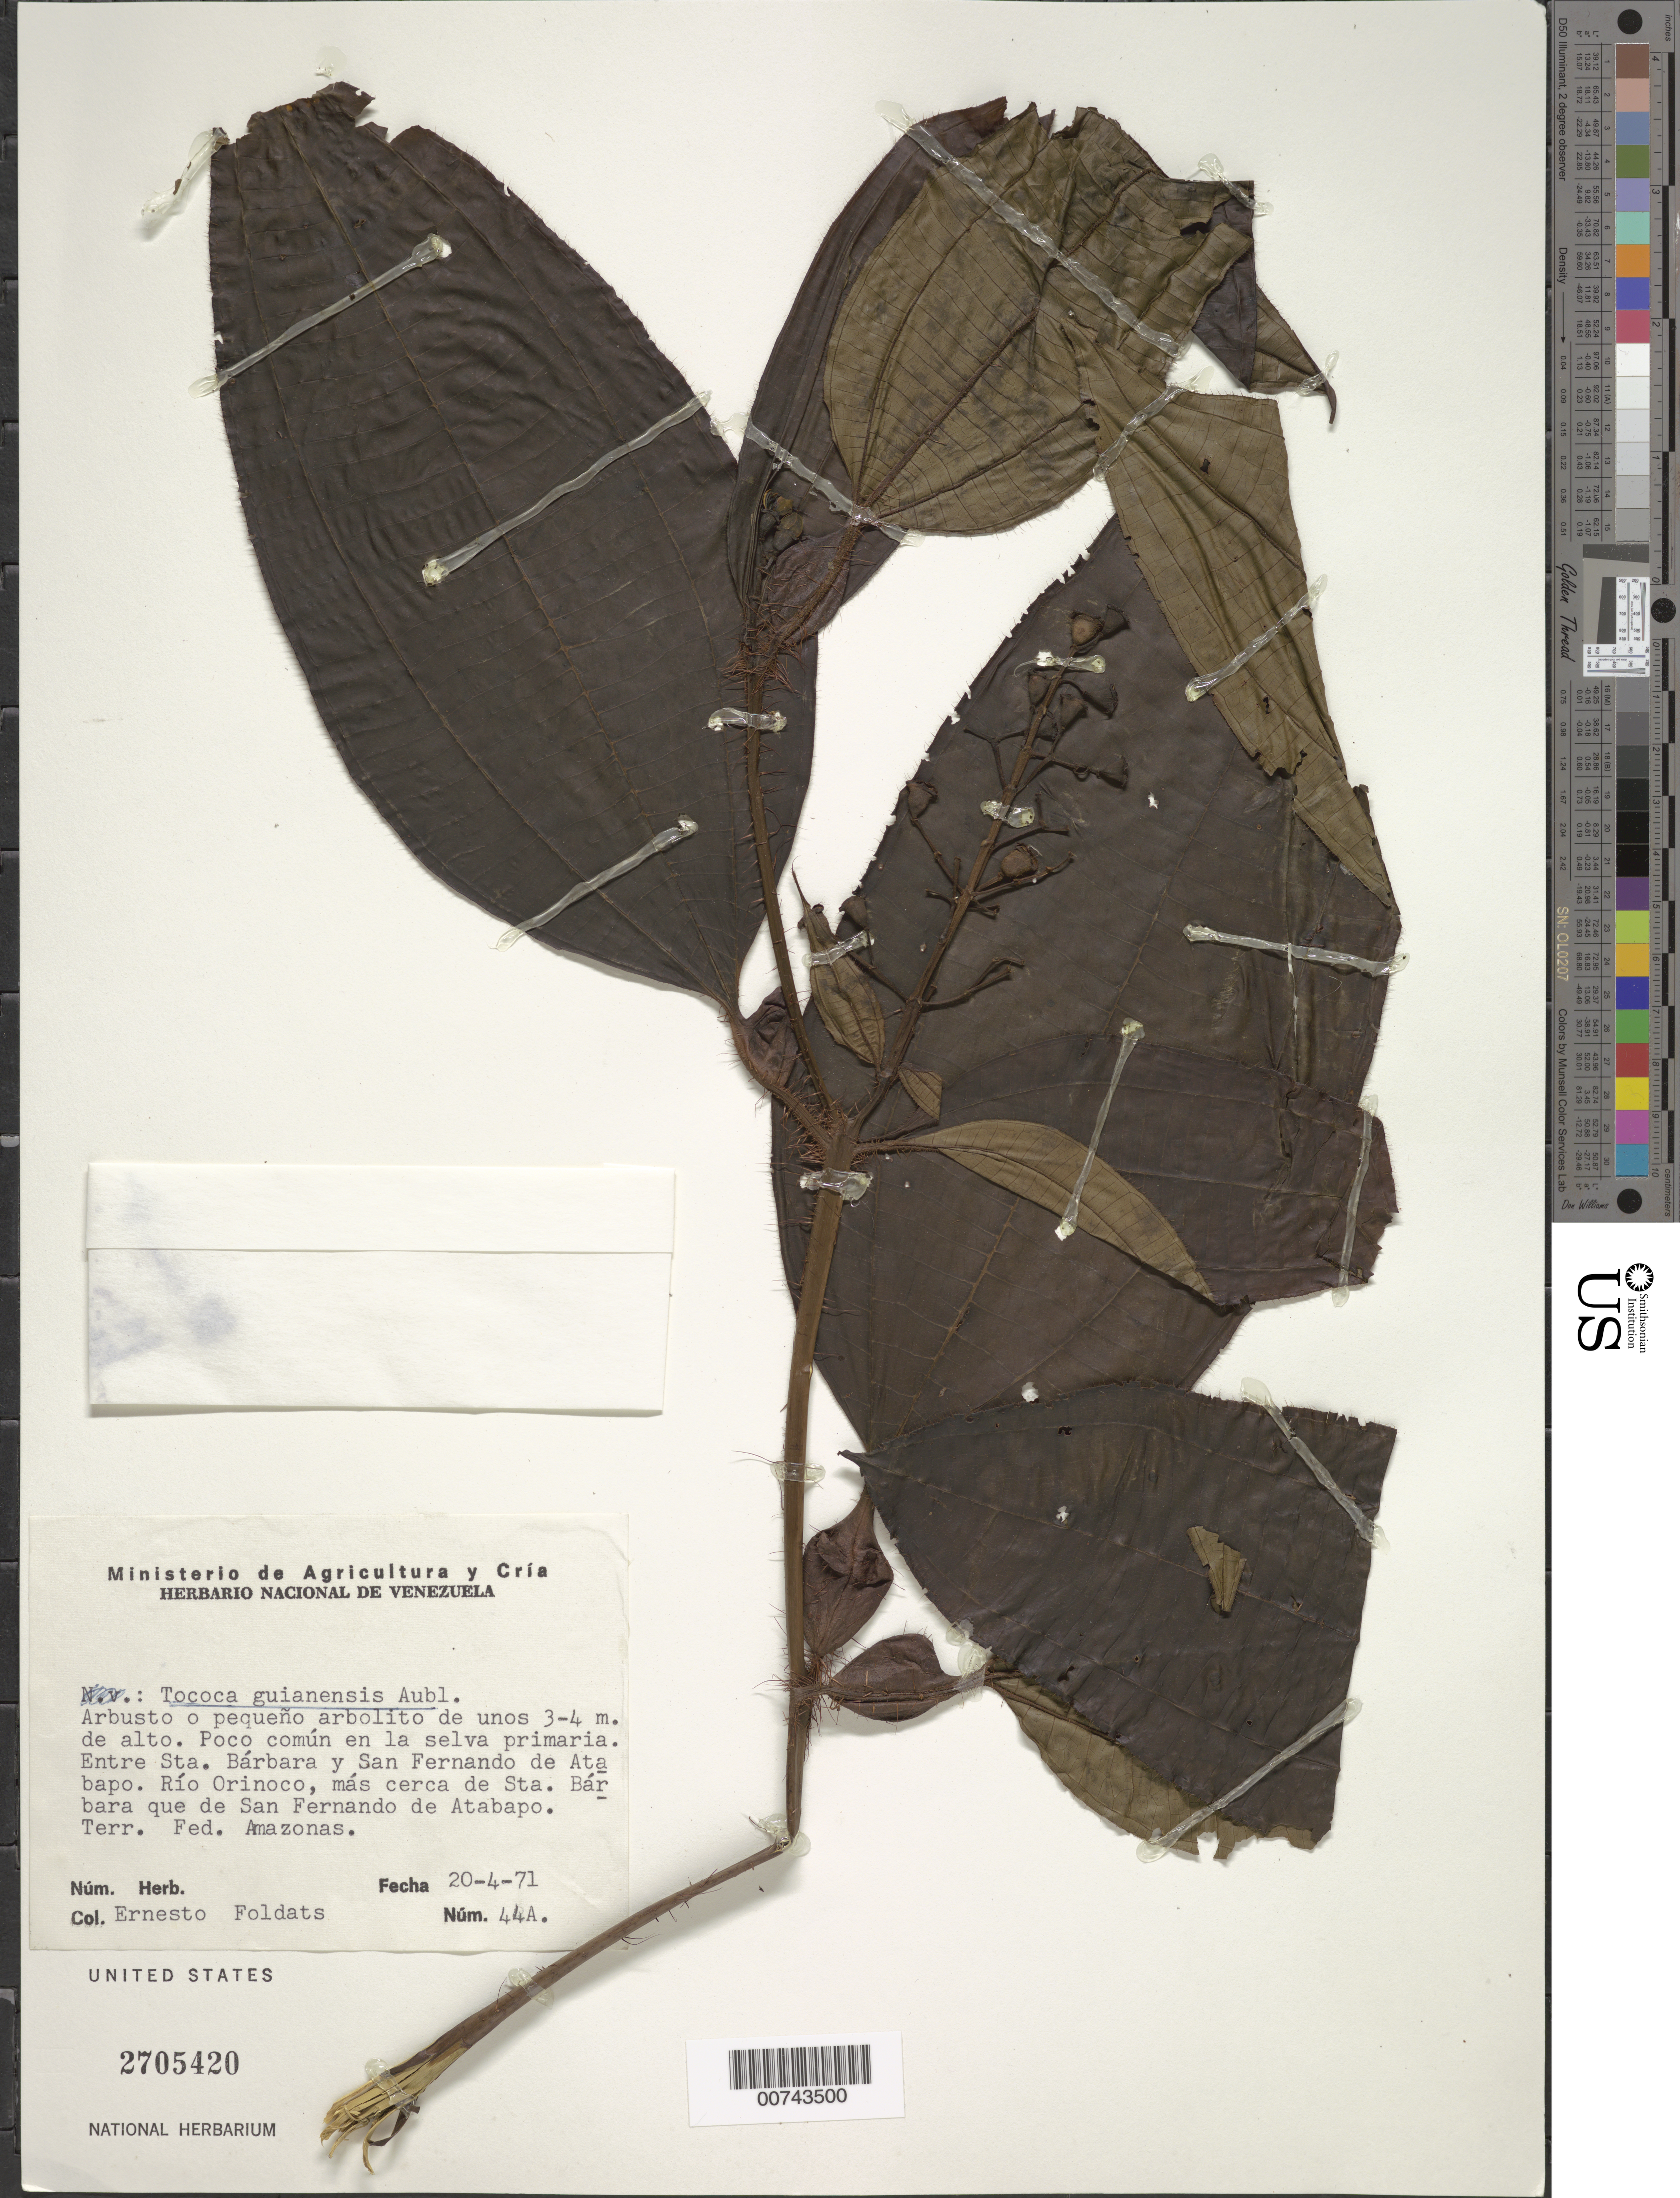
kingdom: Plantae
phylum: Tracheophyta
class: Magnoliopsida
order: Myrtales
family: Melastomataceae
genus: Tococa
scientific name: Tococa guianensis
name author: Aubl.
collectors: E. Foldats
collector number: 44 A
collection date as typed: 20-Apr-71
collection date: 1971-04-20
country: Venezuela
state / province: Amazonas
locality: Río Orinoco, Sta. Barbara que San Fernando de Atabapo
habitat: Primary forest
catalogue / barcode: US 2705420